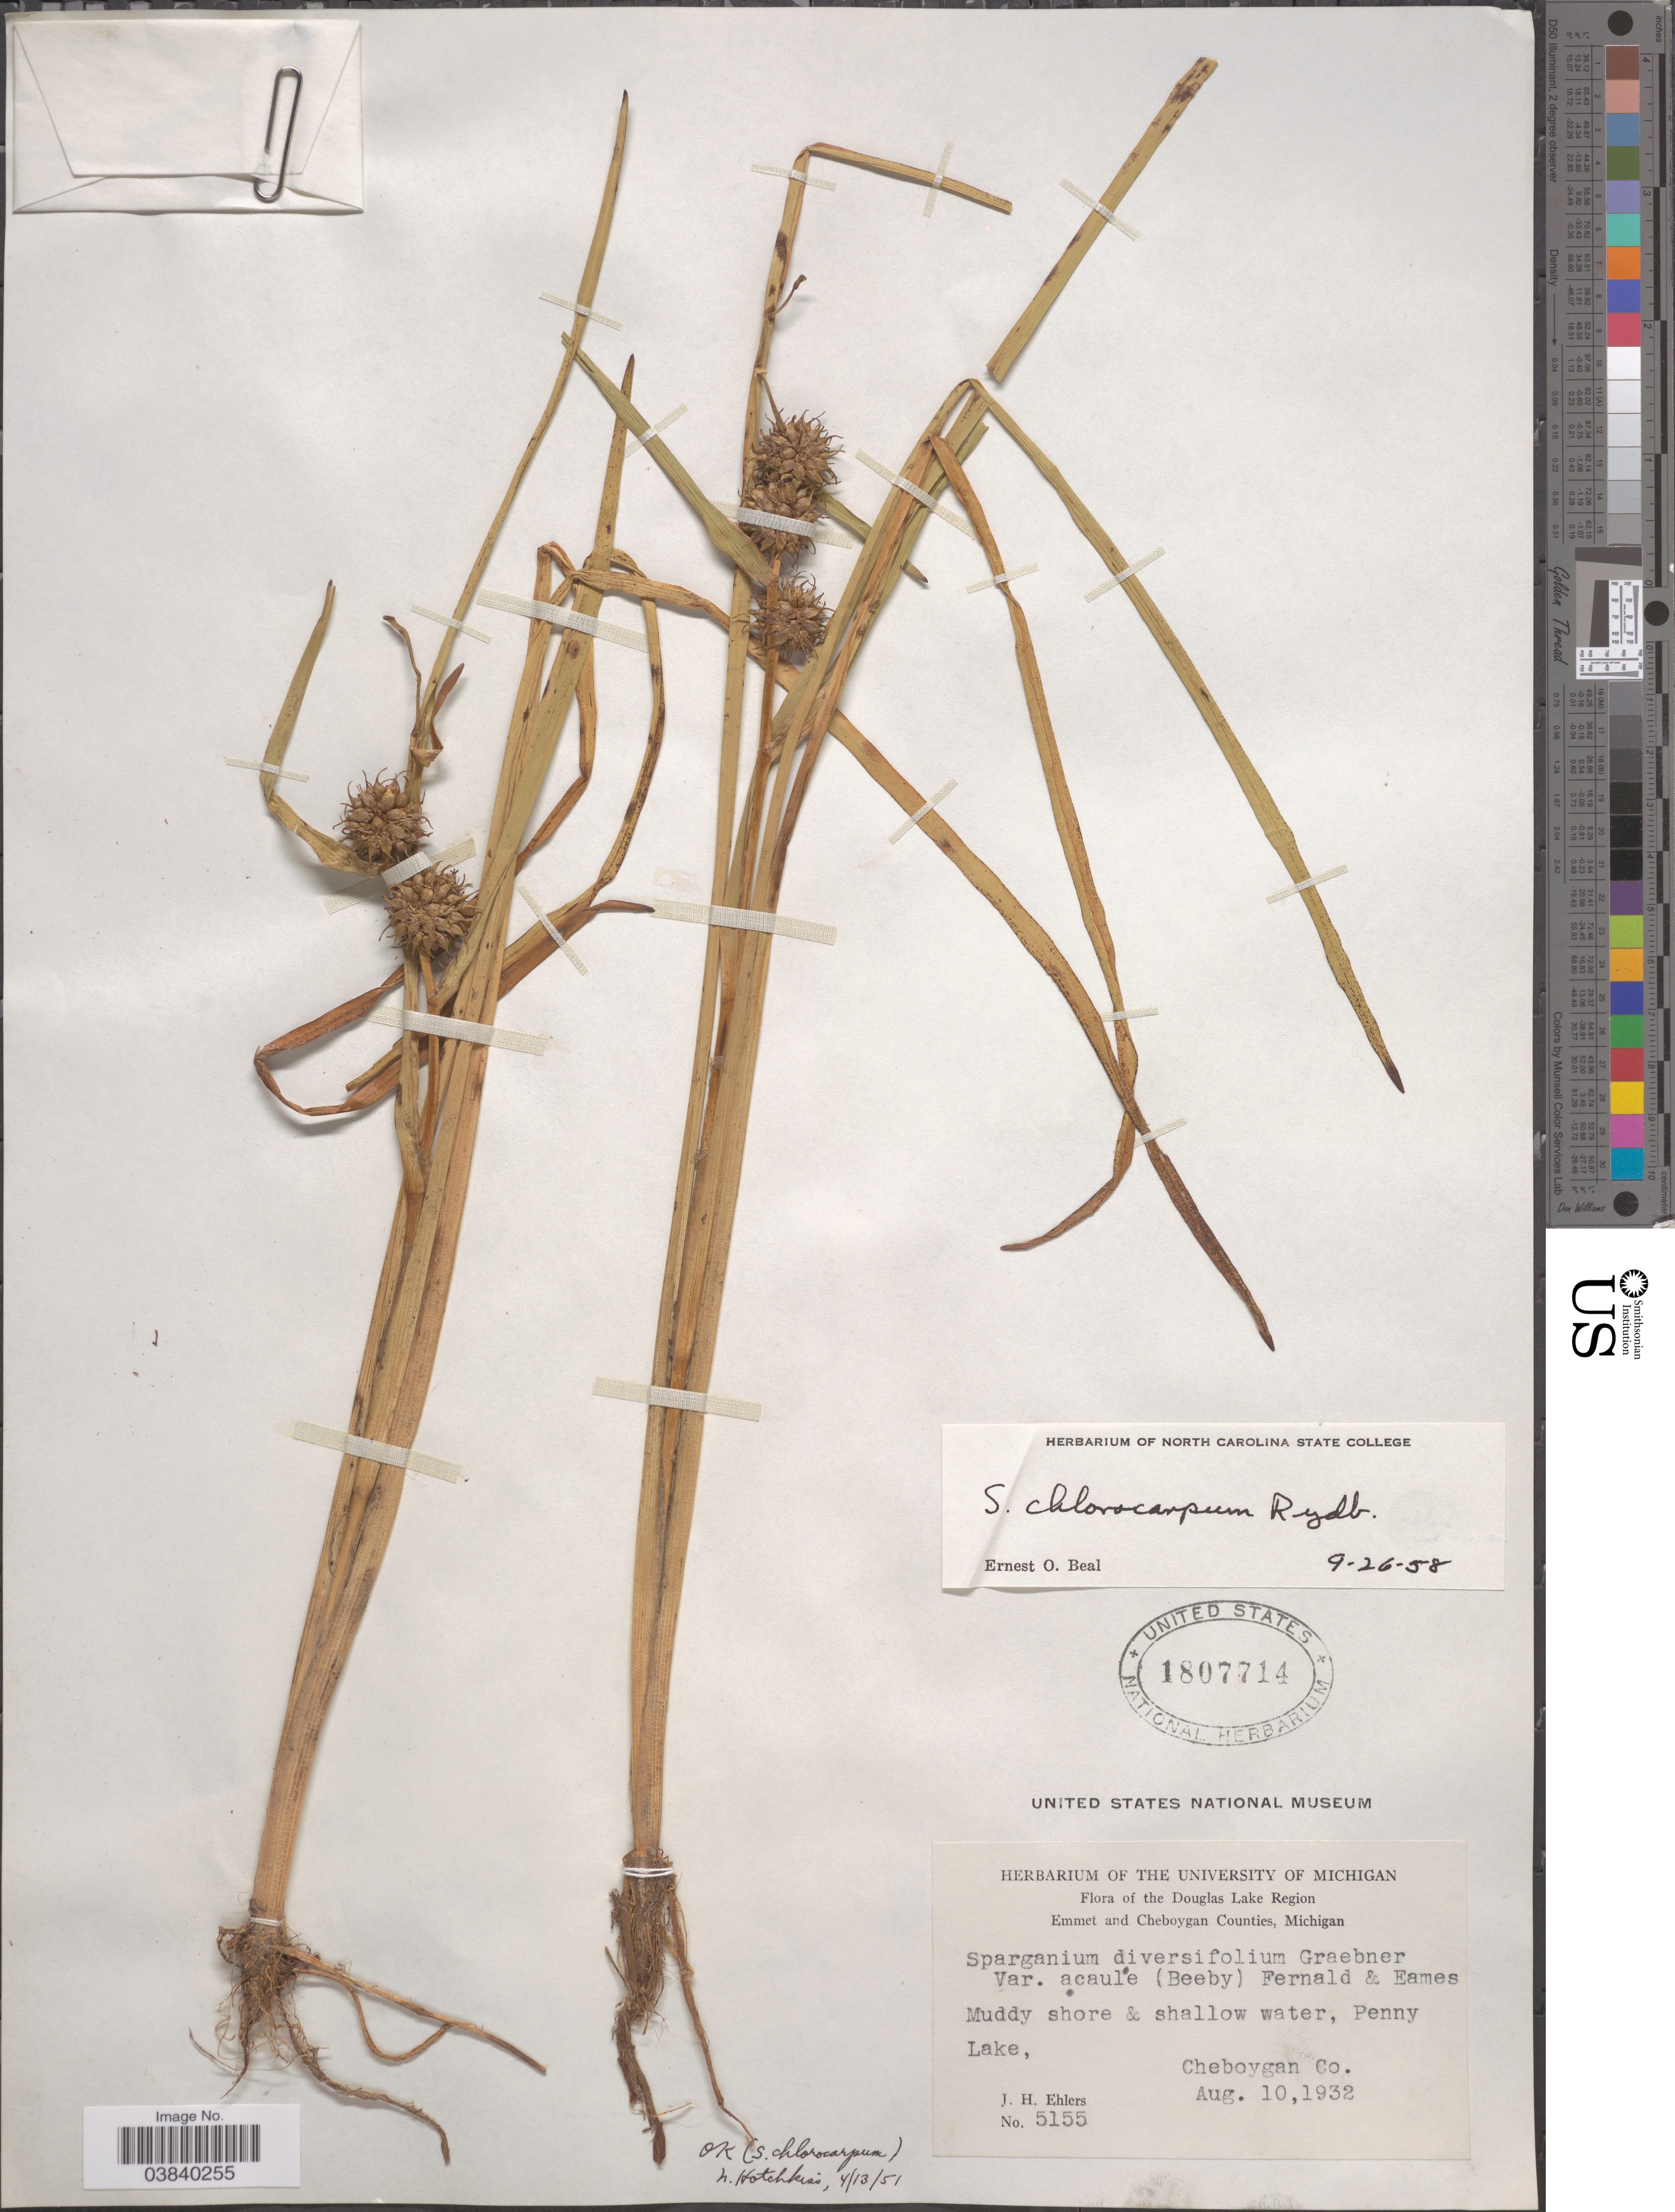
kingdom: Plantae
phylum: Tracheophyta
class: Liliopsida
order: Poales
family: Typhaceae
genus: Sparganium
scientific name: Sparganium chlorocarpum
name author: Rydb.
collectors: J. H. Ehlers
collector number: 5155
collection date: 1932-08-10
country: United States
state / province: Michigan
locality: Douglas Lake Region.Penny Lake, Cheboygan Co.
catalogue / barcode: US 1807714